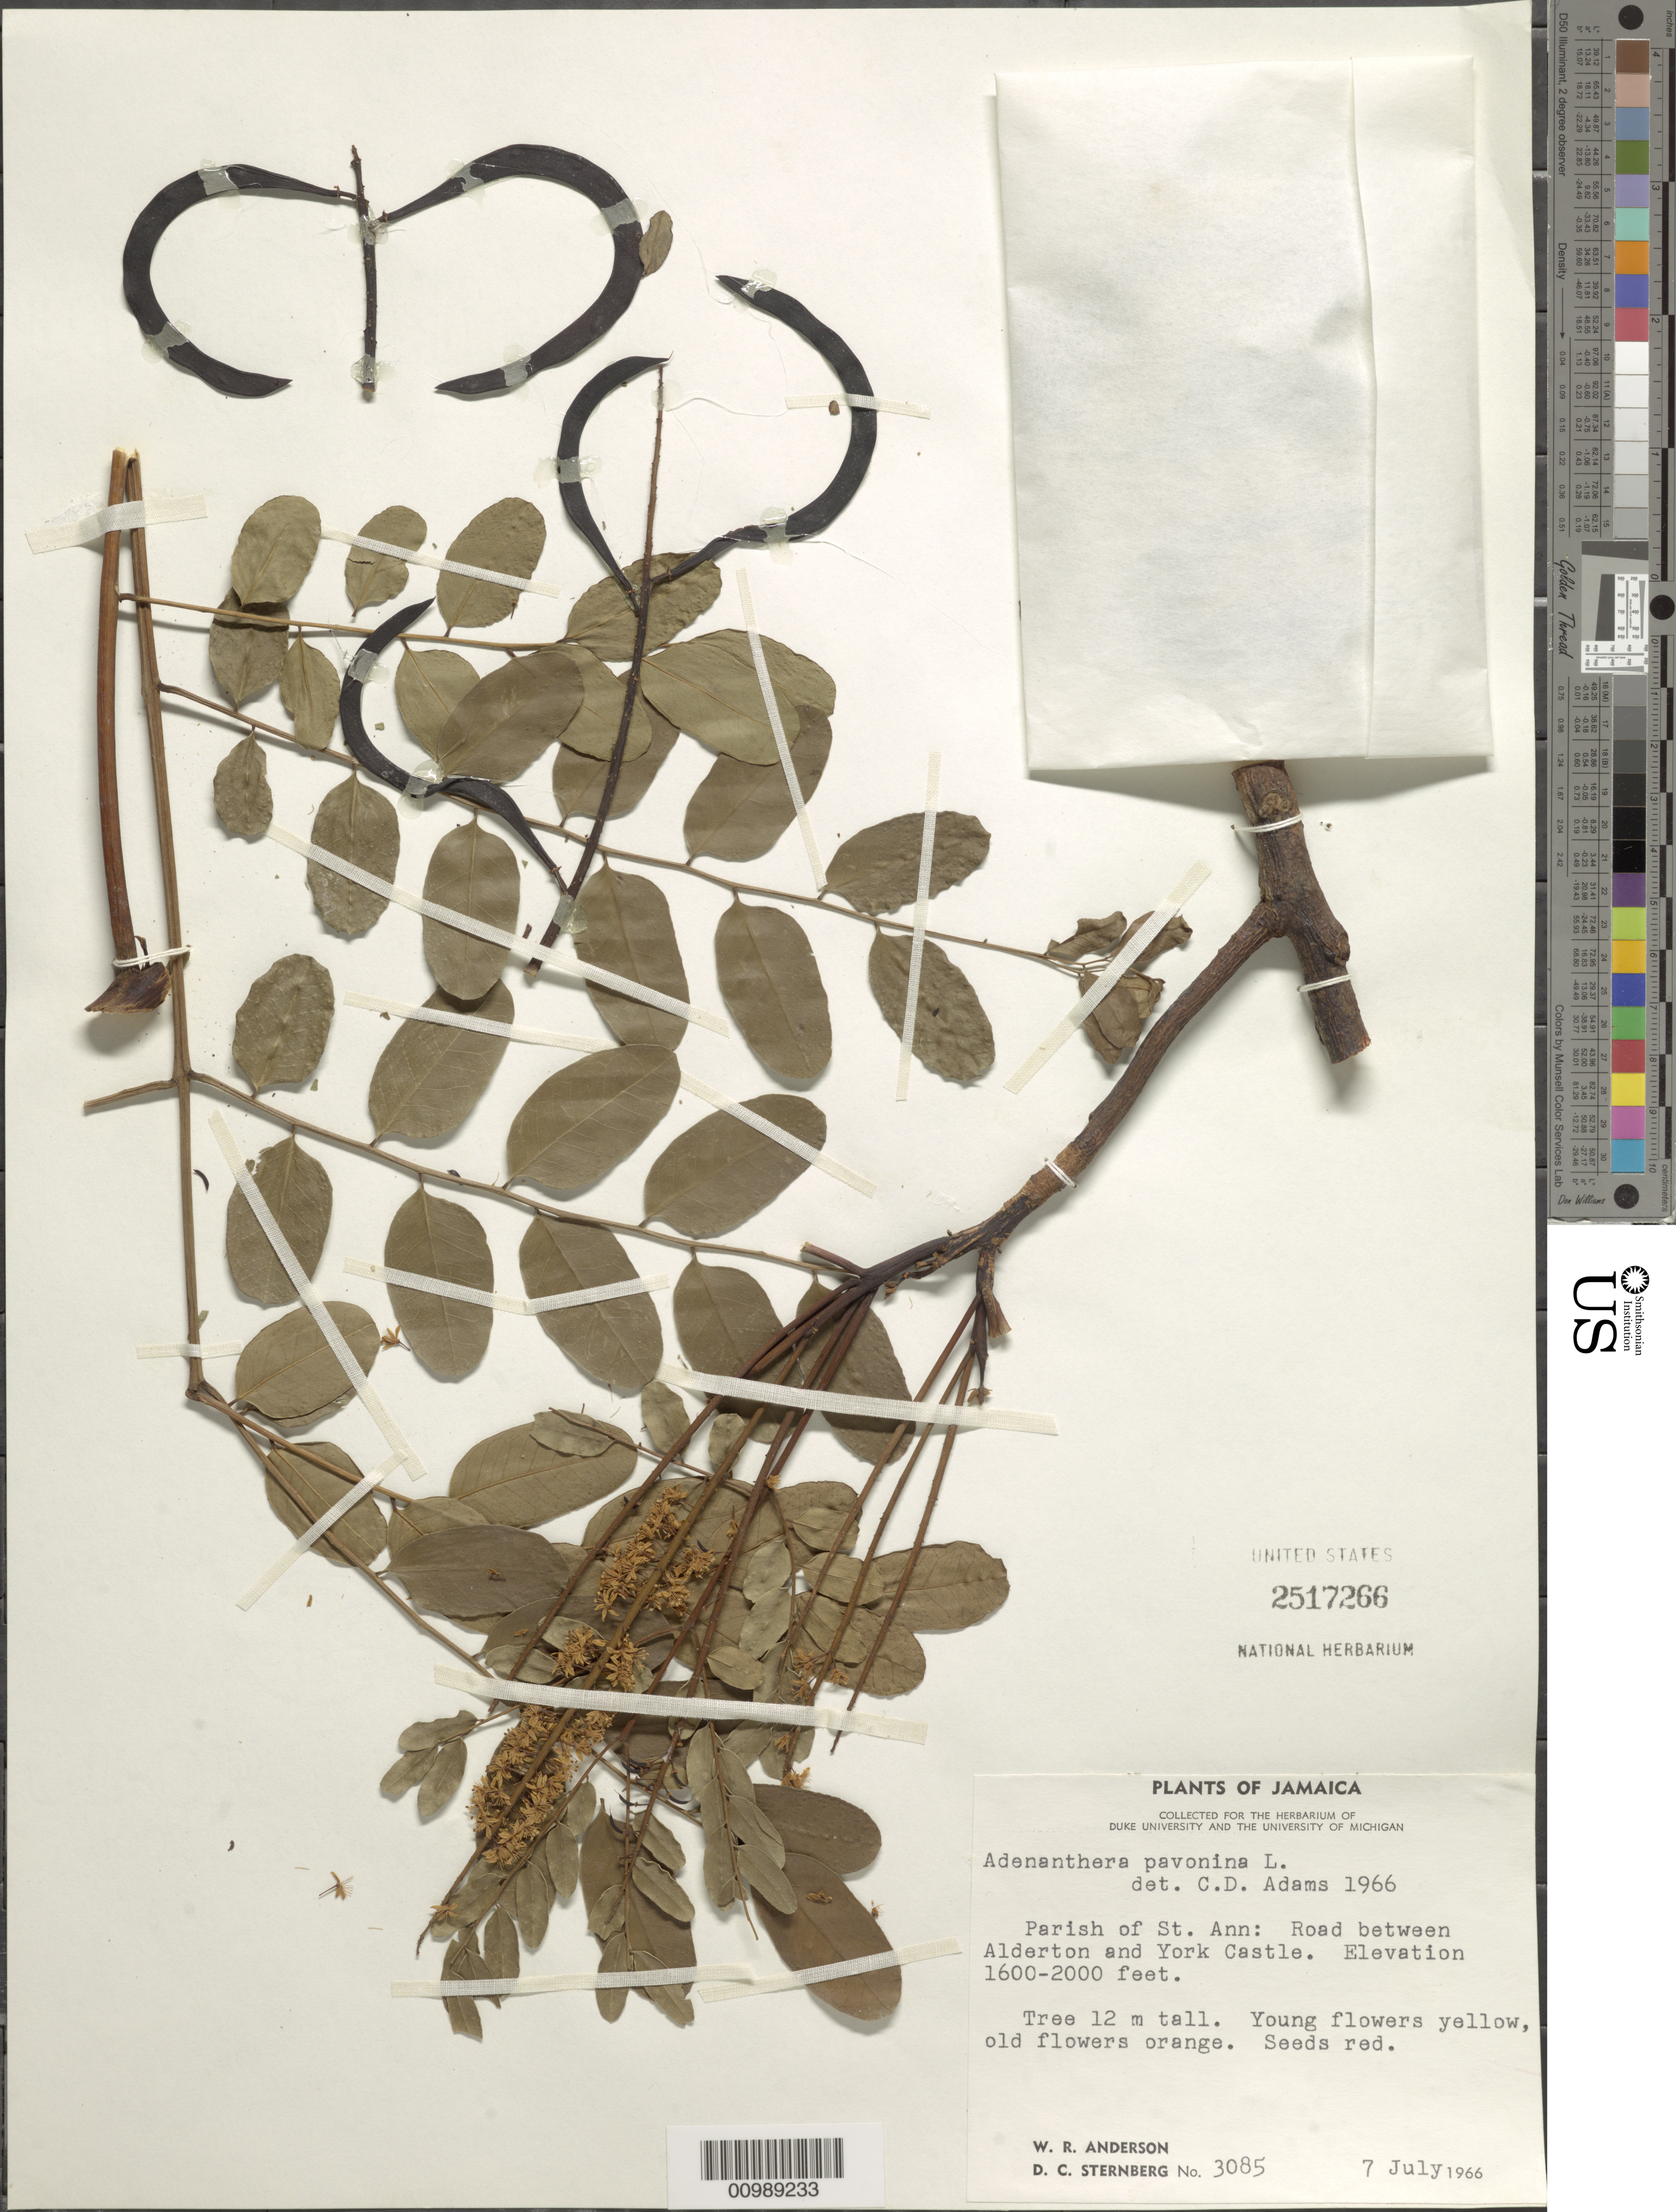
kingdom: Plantae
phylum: Tracheophyta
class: Magnoliopsida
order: Fabales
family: Fabaceae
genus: Adenanthera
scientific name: Adenanthera pavonina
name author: L.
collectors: W. R. Anderson & D. Sternberg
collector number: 3085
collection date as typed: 07 Jul 1966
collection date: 1966-07-07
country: Jamaica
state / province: Saint Ann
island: Jamaica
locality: Road between Alderton and York Castle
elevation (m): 488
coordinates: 0 N, 0 E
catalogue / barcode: US 2517266